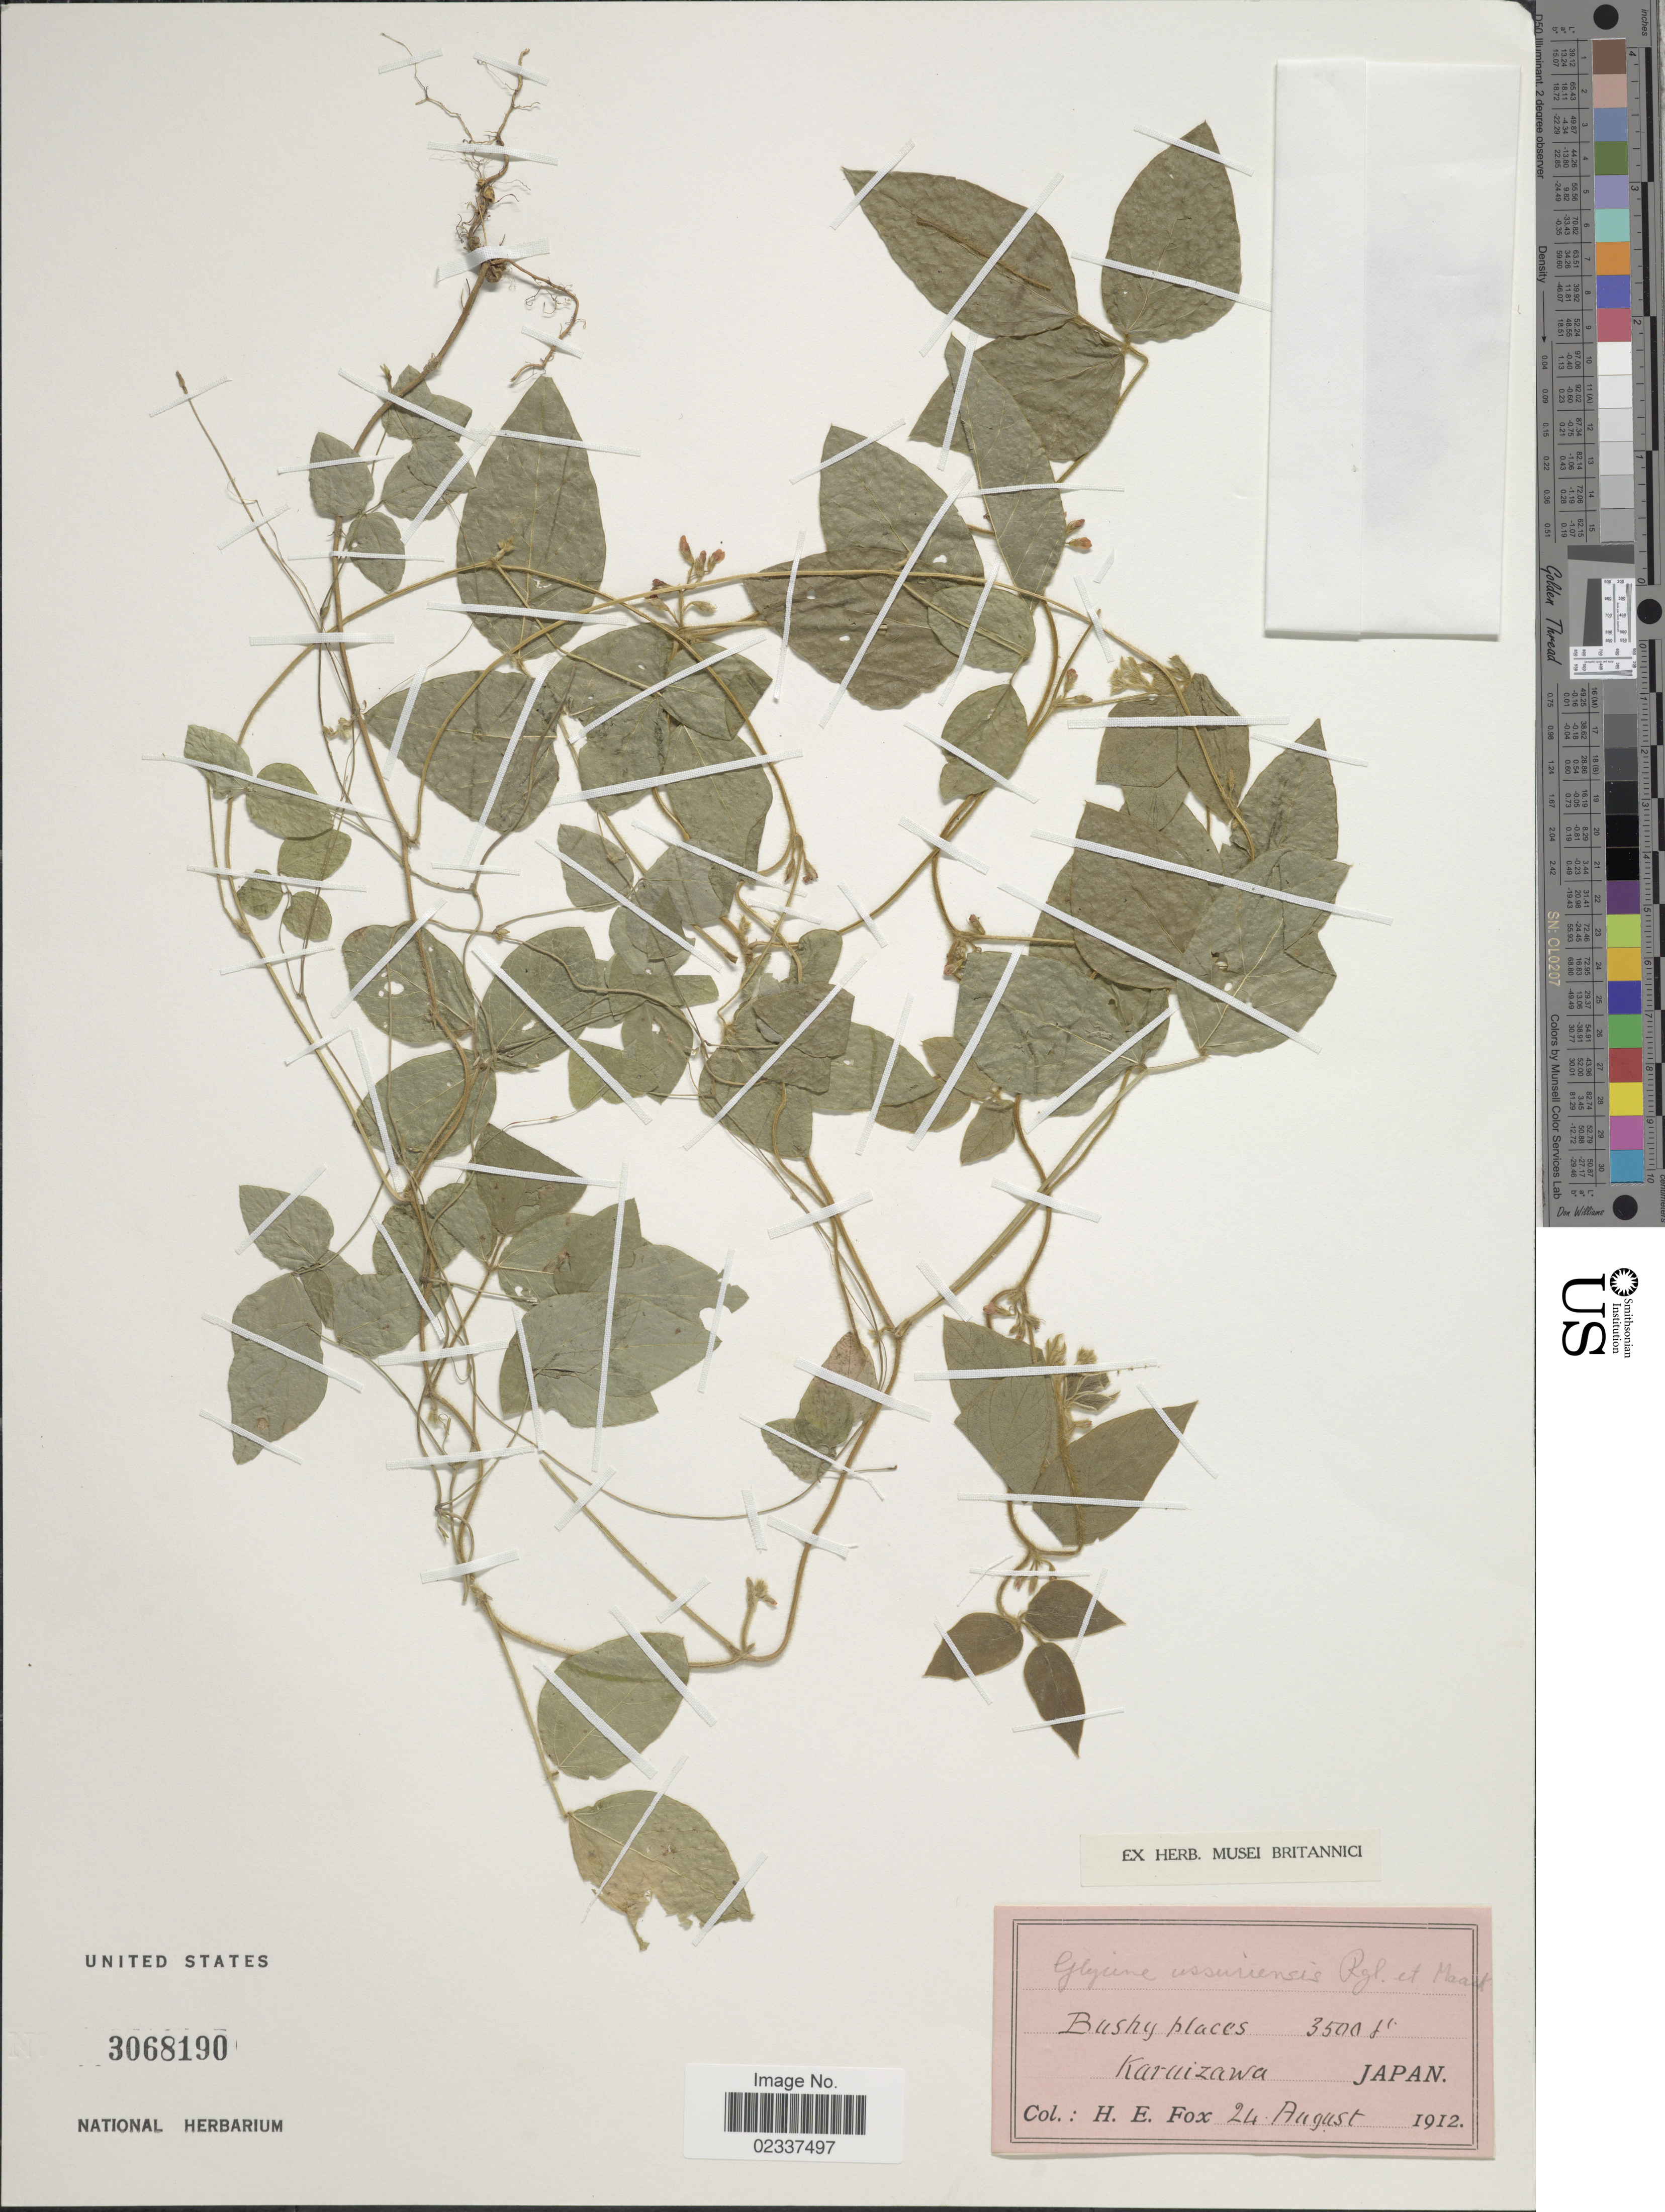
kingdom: Plantae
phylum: Tracheophyta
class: Magnoliopsida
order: Fabales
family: Fabaceae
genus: Glycine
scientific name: Glycine soja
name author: Siebold & Zucc.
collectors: H. Fox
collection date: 1912-08-24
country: Japan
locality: Karaizawa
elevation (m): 1067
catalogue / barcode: US 3068190